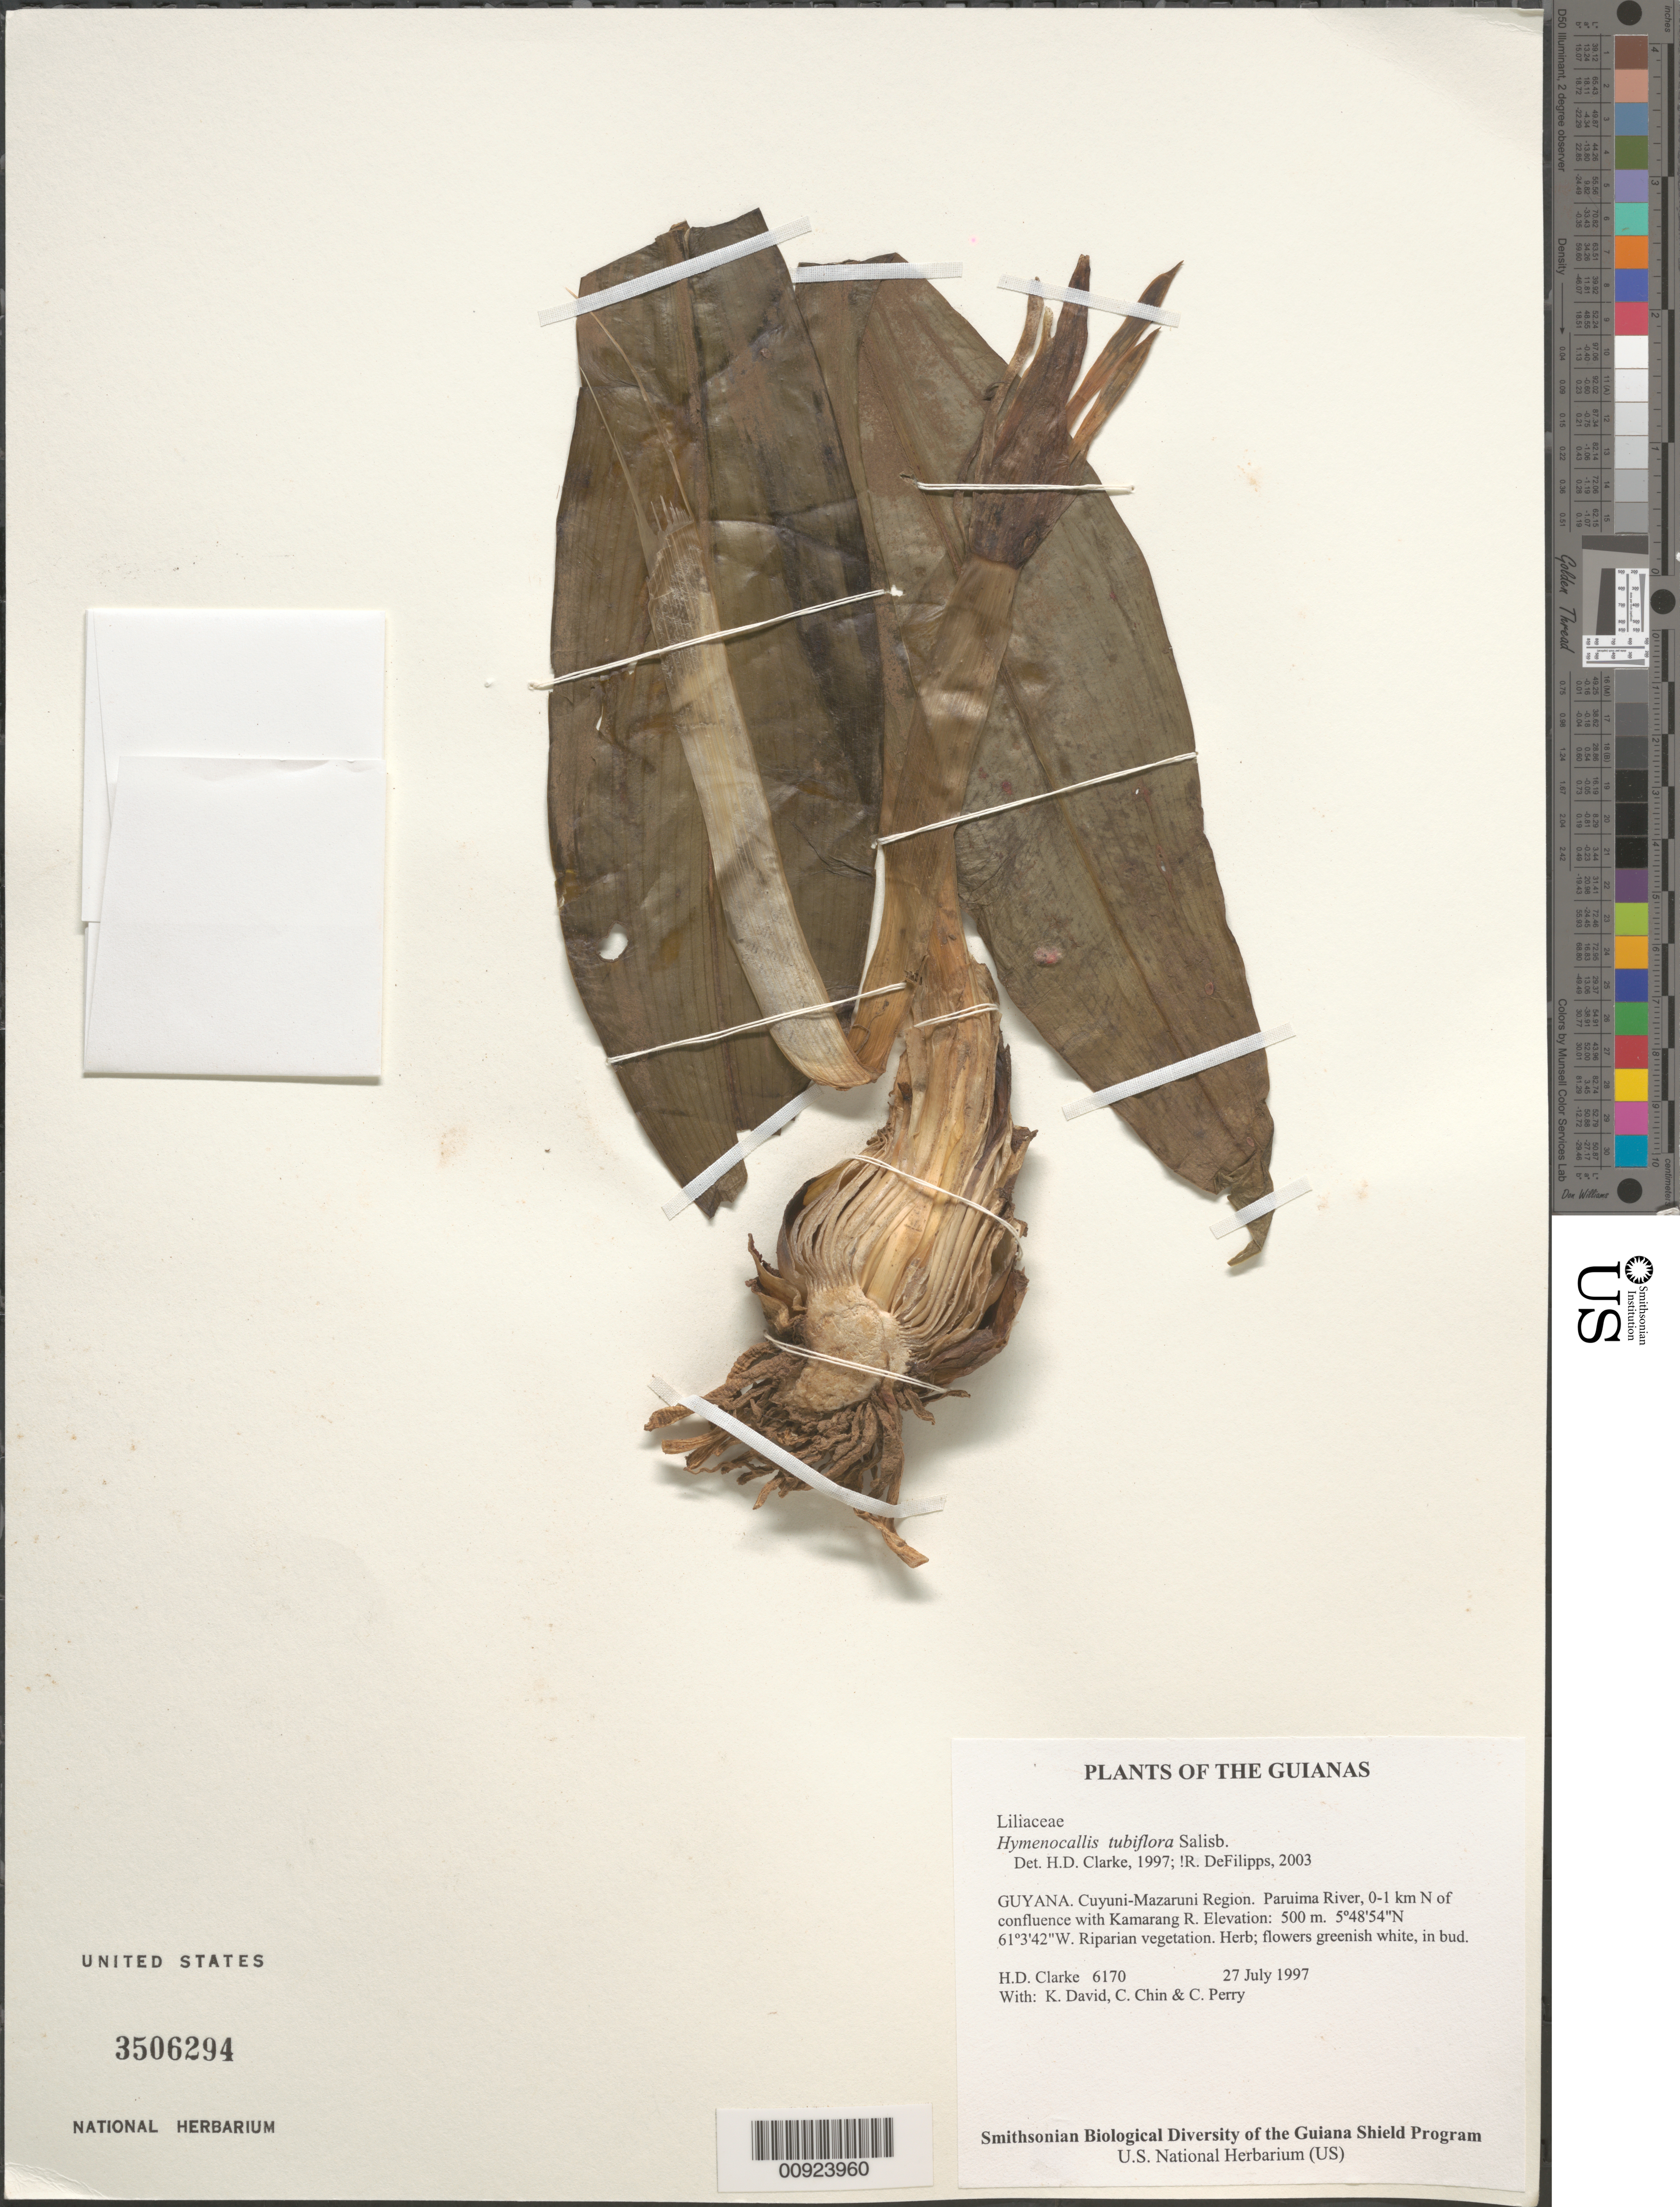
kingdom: Plantae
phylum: Tracheophyta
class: Liliopsida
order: Asparagales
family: Amaryllidaceae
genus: Hymenocallis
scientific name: Hymenocallis tubiflora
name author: Salisb.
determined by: DeFilipps, R. A.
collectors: H. D. Clarke, K. David, C. Chin & C. Perry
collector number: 6170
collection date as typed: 27 July 1997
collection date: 1997-07-27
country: Guyana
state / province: Cuyuni-Mazaruni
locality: Paruima River, 0-1 km N of confluence with Kamarang R.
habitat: Riparian vegetation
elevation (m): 500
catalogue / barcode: US 3506294